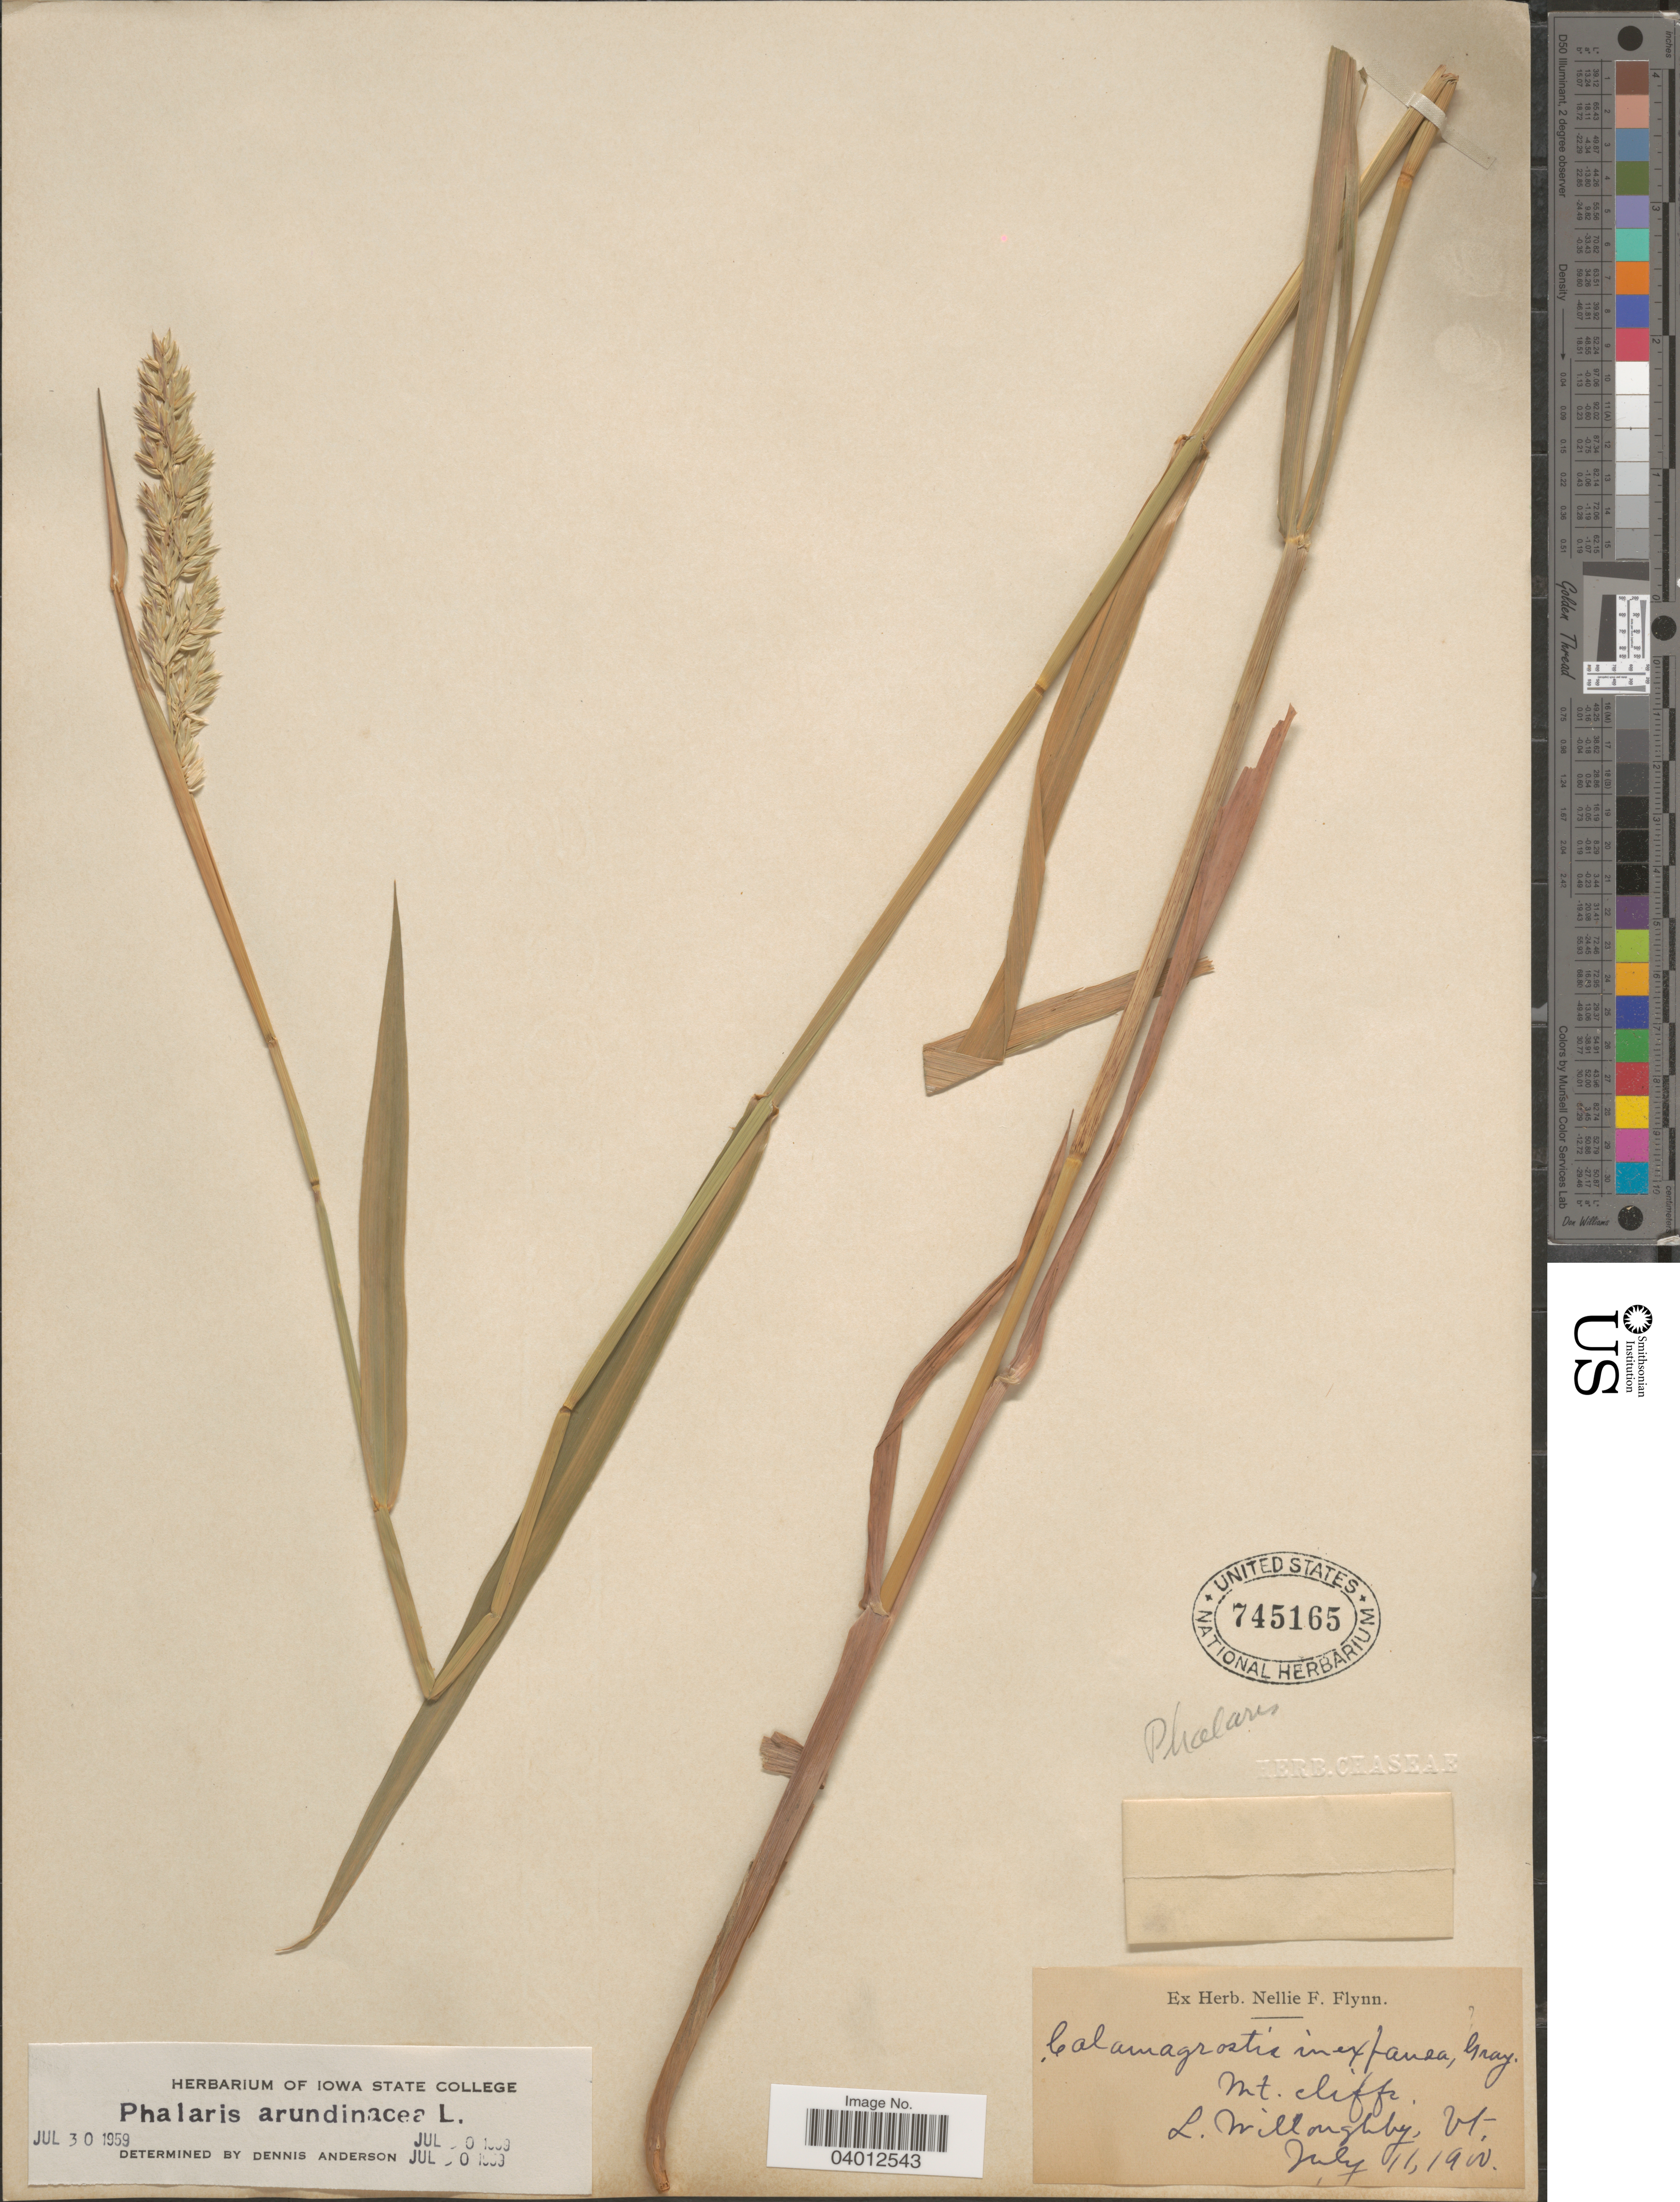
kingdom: Plantae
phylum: Tracheophyta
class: Liliopsida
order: Poales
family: Poaceae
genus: Phalaris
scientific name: Phalaris arundinacea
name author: L.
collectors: Ex Herb. Nellie F. Flynn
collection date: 1900-07-11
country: United States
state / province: Vermont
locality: Mt. cliffs. L. Willoughby.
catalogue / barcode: US 745165